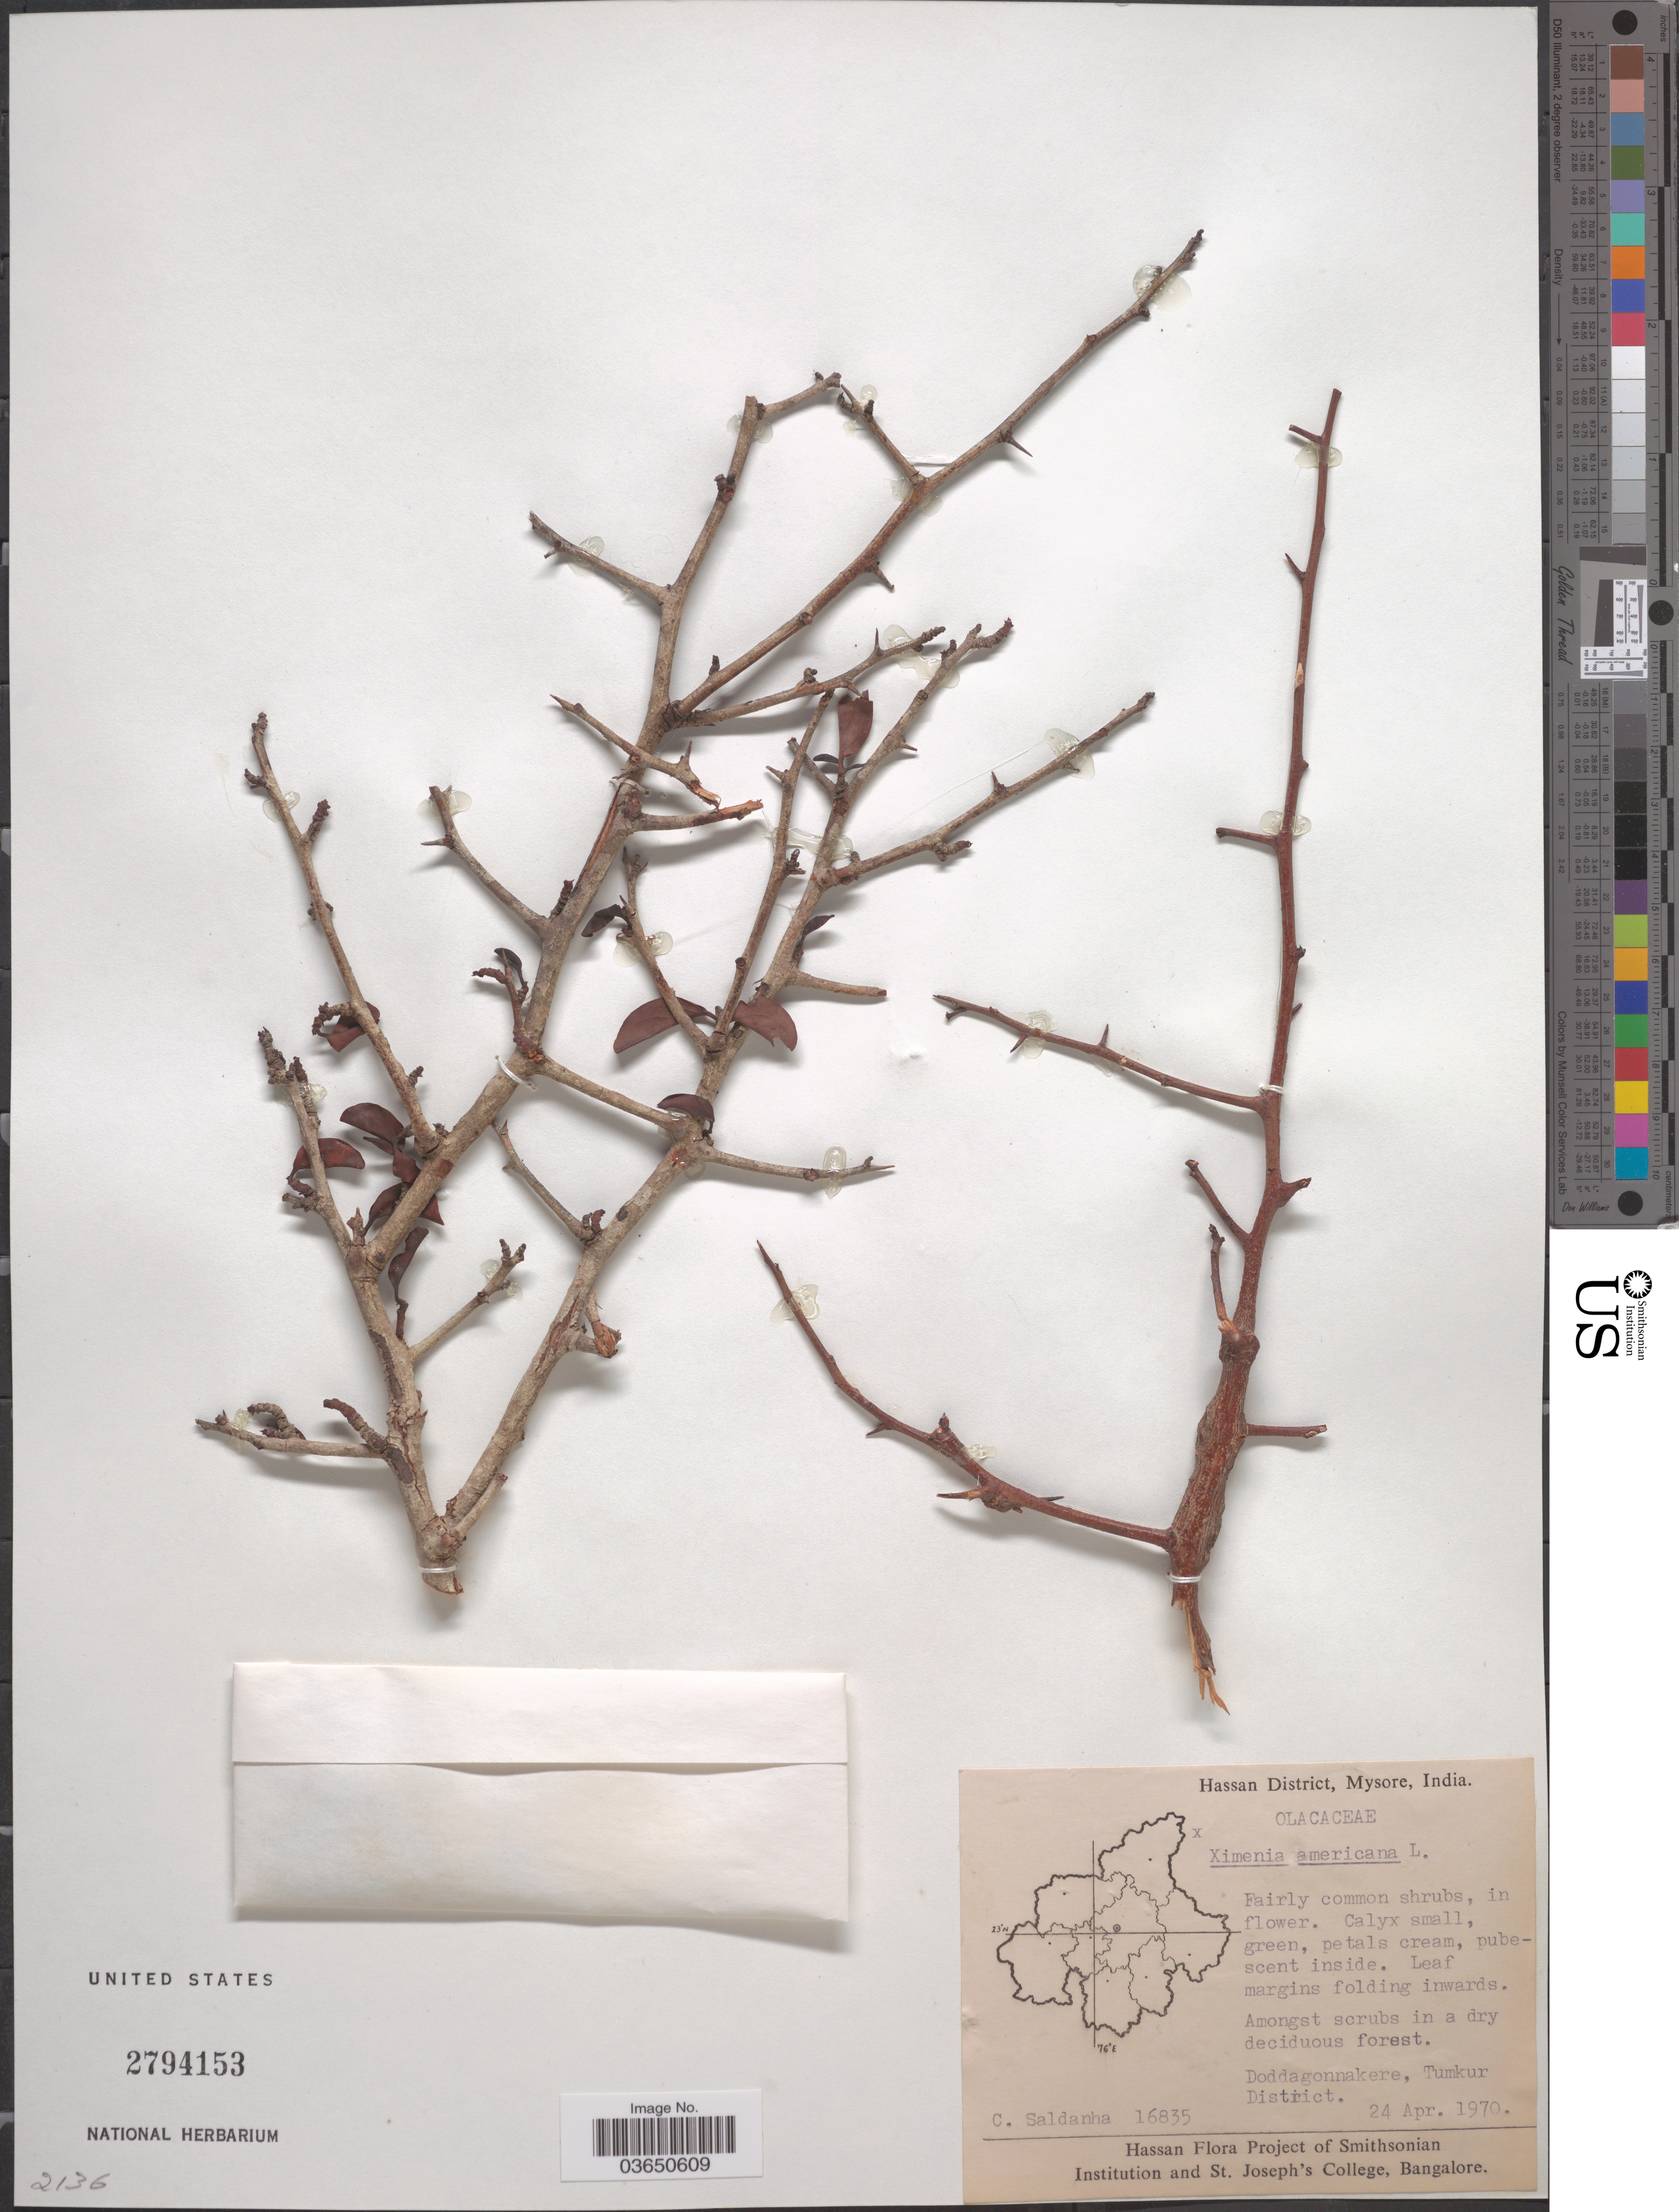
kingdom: Plantae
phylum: Tracheophyta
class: Magnoliopsida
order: Santalales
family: Ximeniaceae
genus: Ximenia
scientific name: Ximenia americana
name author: L.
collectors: C. Saldanha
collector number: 16835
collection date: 1970-04-24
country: India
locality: Hassan District, Mysore. Doddagonnakere, Tumkur District.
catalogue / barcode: US 2794153